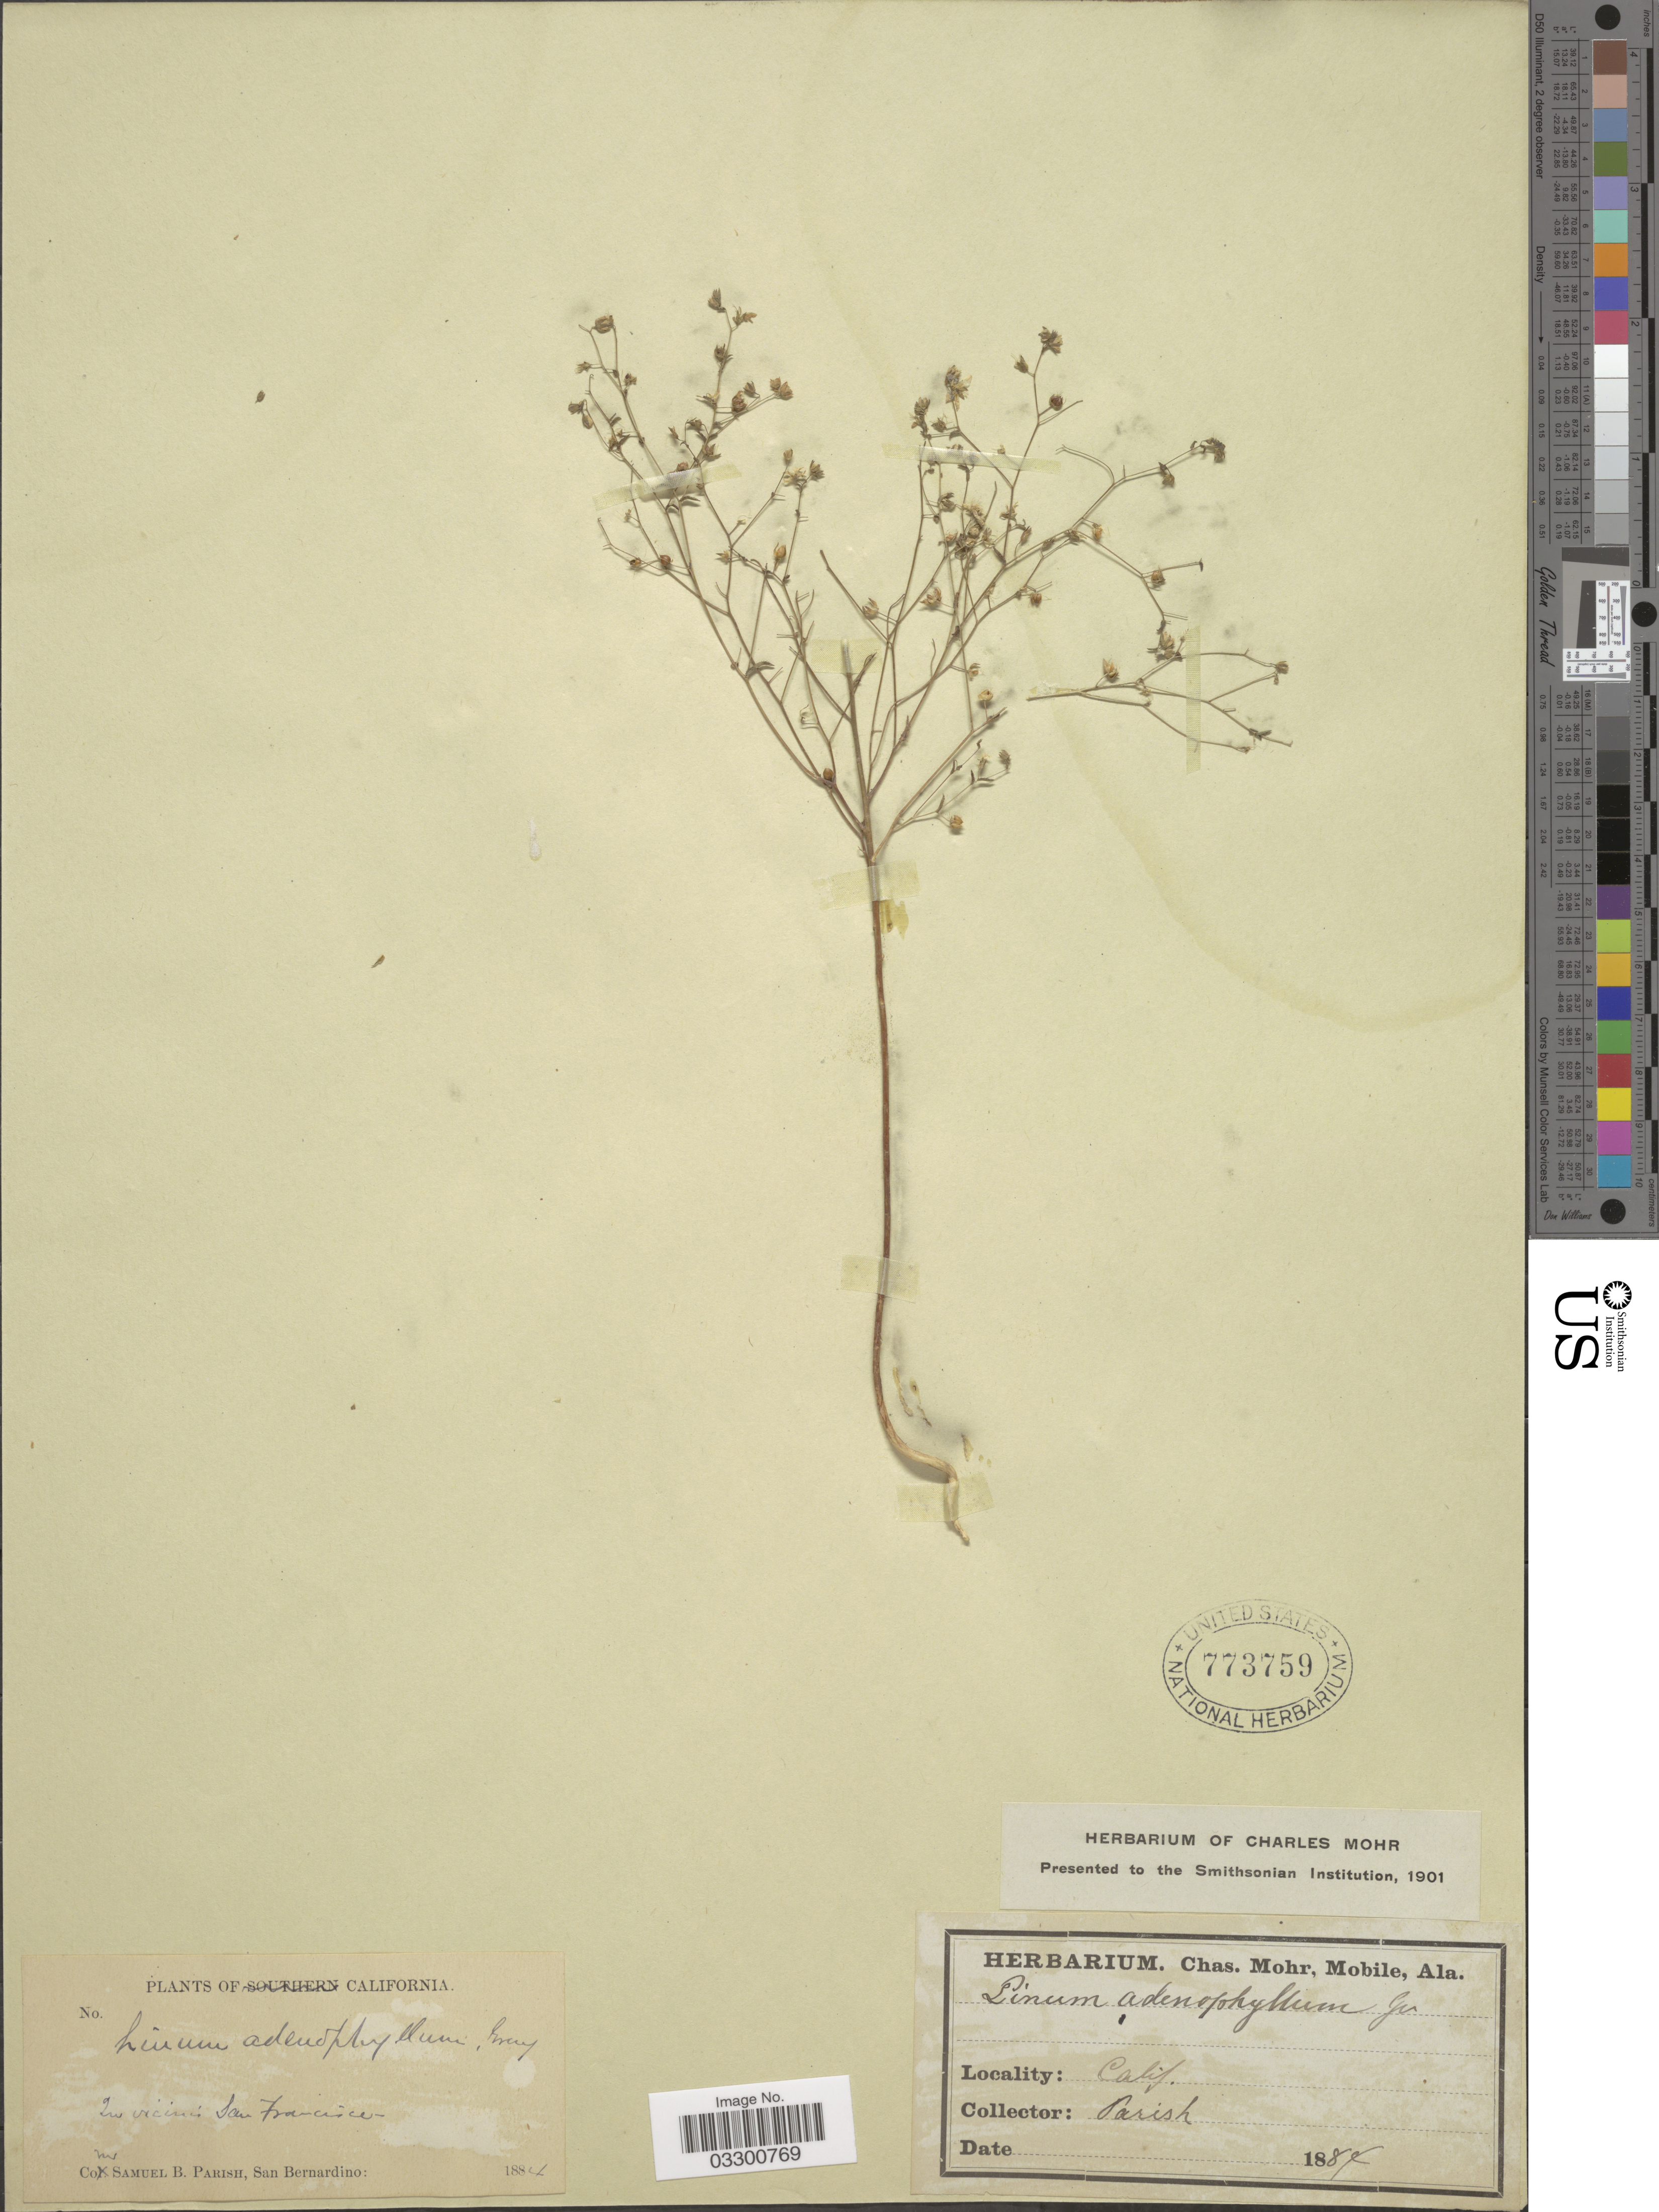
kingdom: Plantae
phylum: Tracheophyta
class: Magnoliopsida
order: Malpighiales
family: Linaceae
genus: Hesperolinon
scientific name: Hesperolinon adenophyllum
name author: (A. Gray) Small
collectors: S. B. Parish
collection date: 1884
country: United States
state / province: California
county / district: San Francisco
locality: In viciniis San Francisco.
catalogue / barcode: US 773759